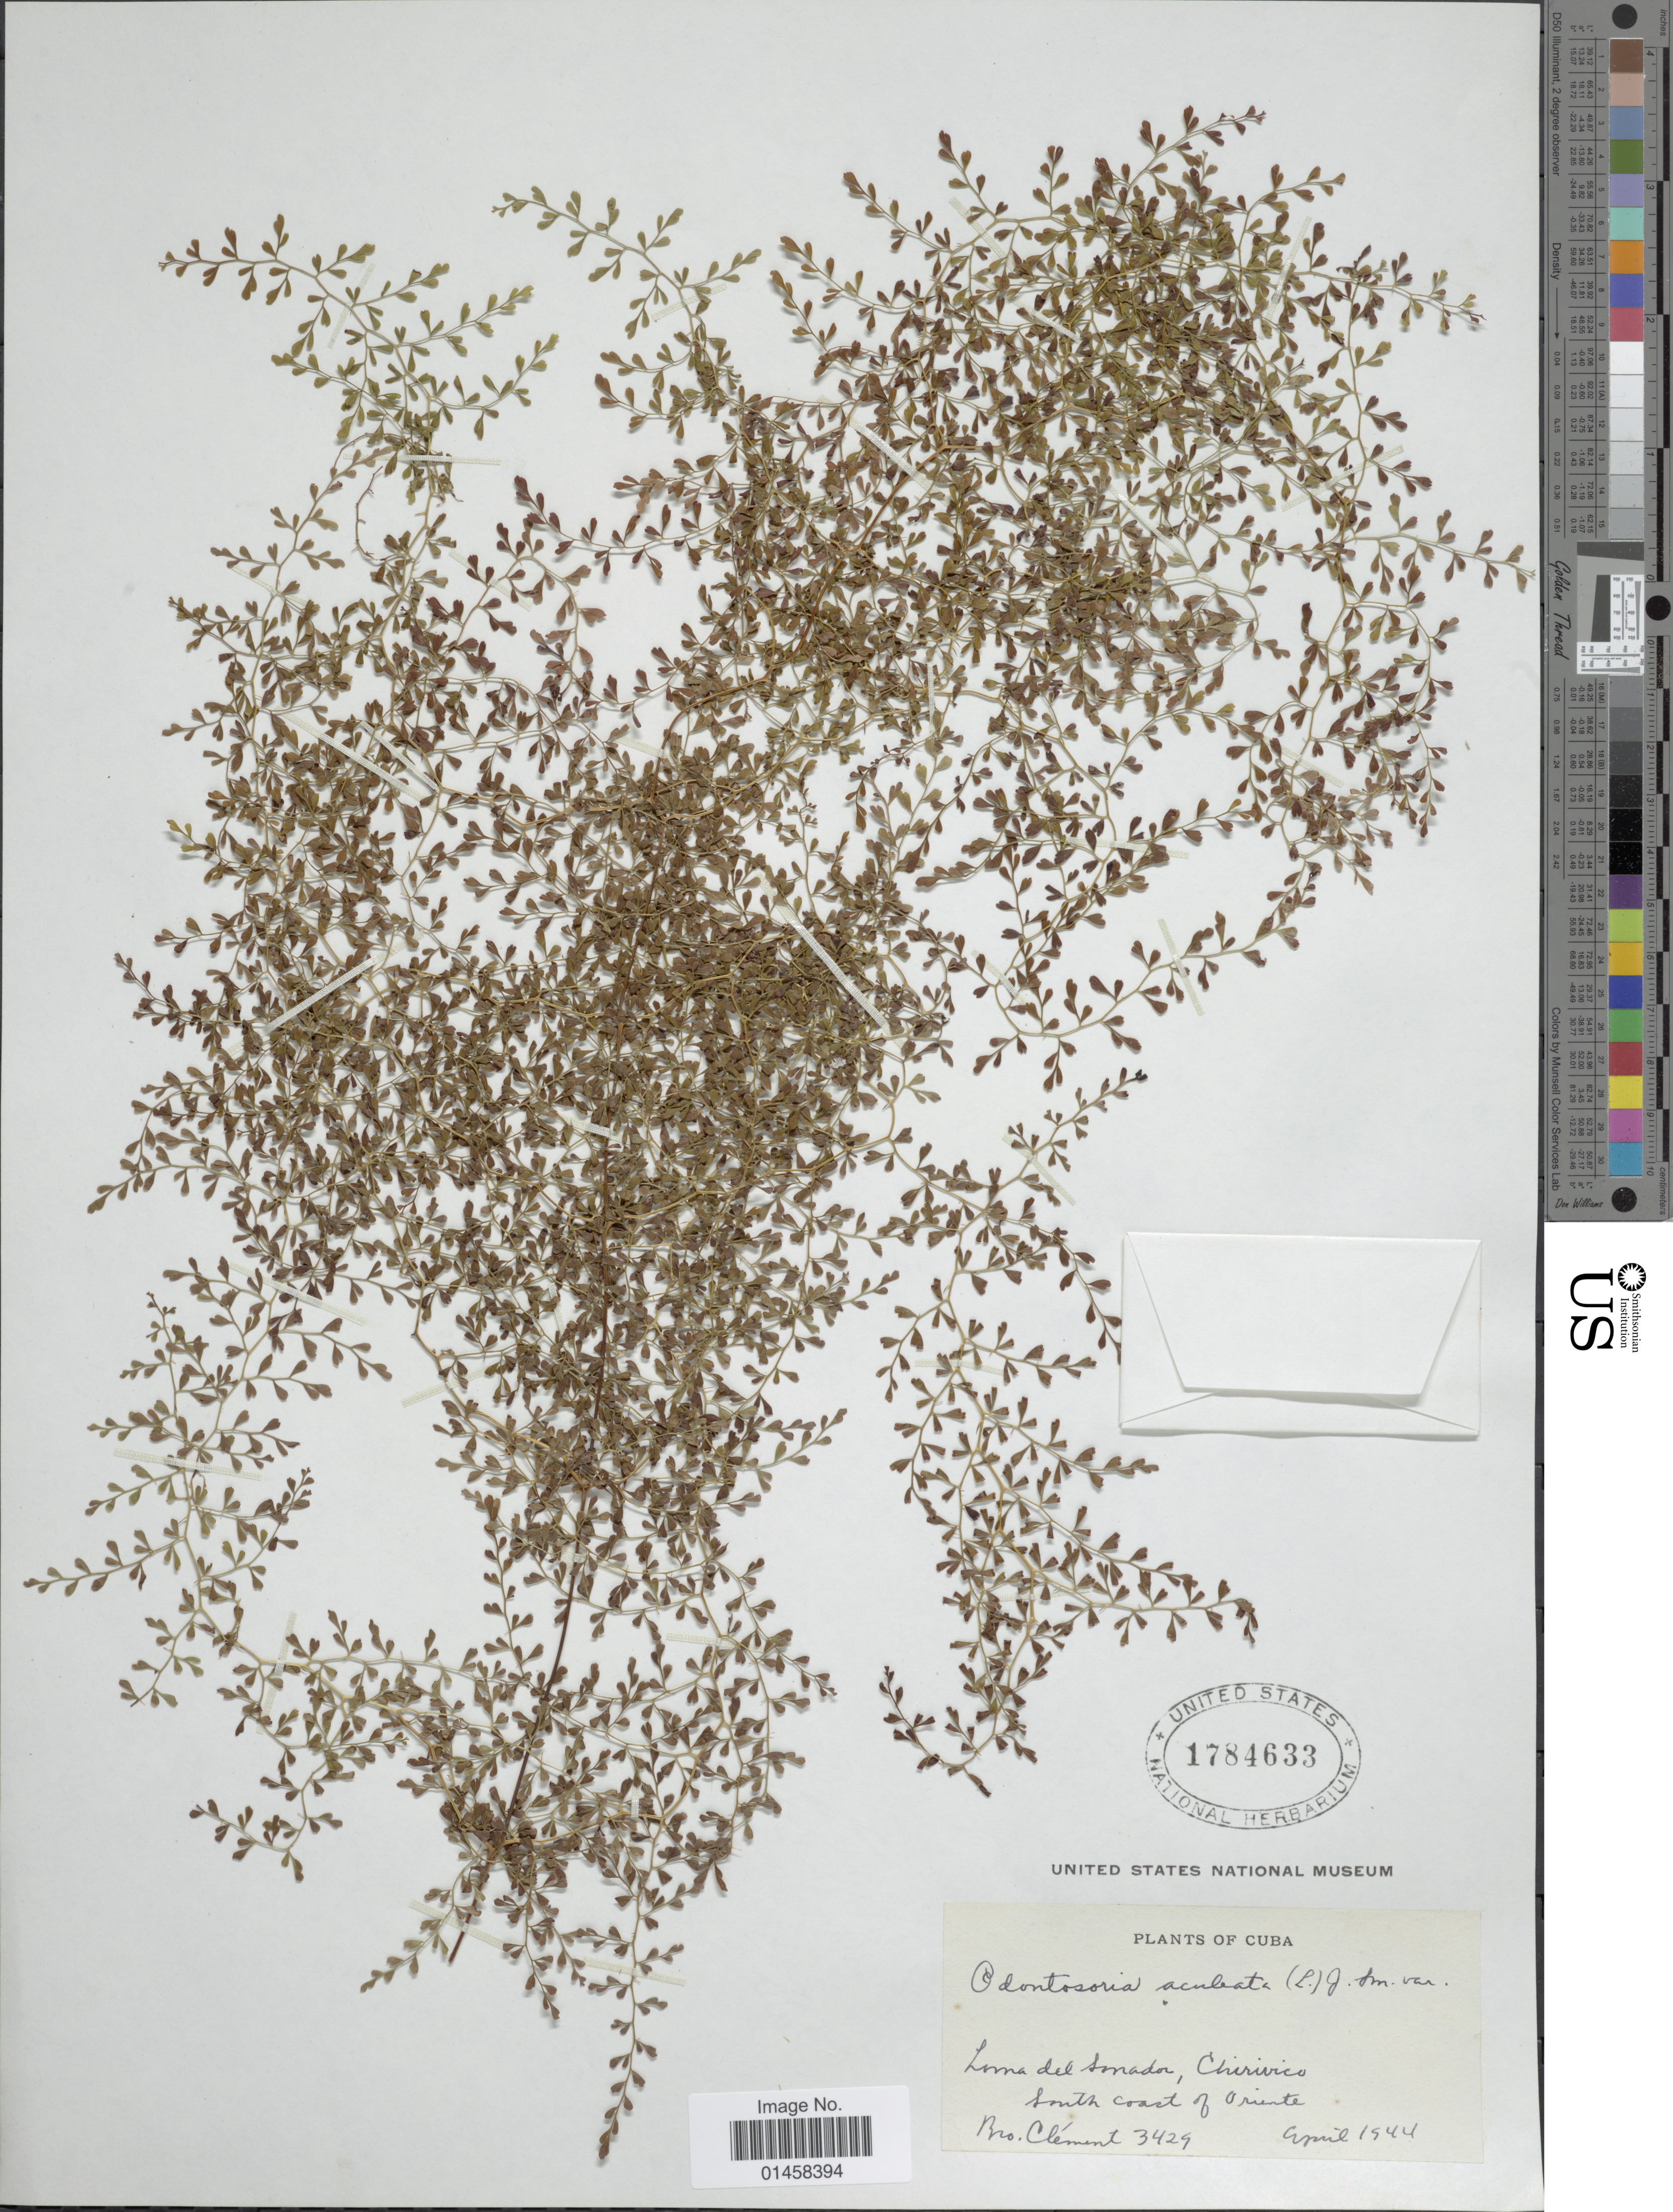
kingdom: Plantae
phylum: Tracheophyta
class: Polypodiopsida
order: Polypodiales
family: Lindsaeaceae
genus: Odontosoria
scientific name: Odontosoria aculeata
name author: (L.) J. Sm.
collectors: B. Clement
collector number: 3424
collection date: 1944-04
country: Cuba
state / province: Oriente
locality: Loma del Sonador, Chivirico, south coast of Oriente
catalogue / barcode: US 1784633